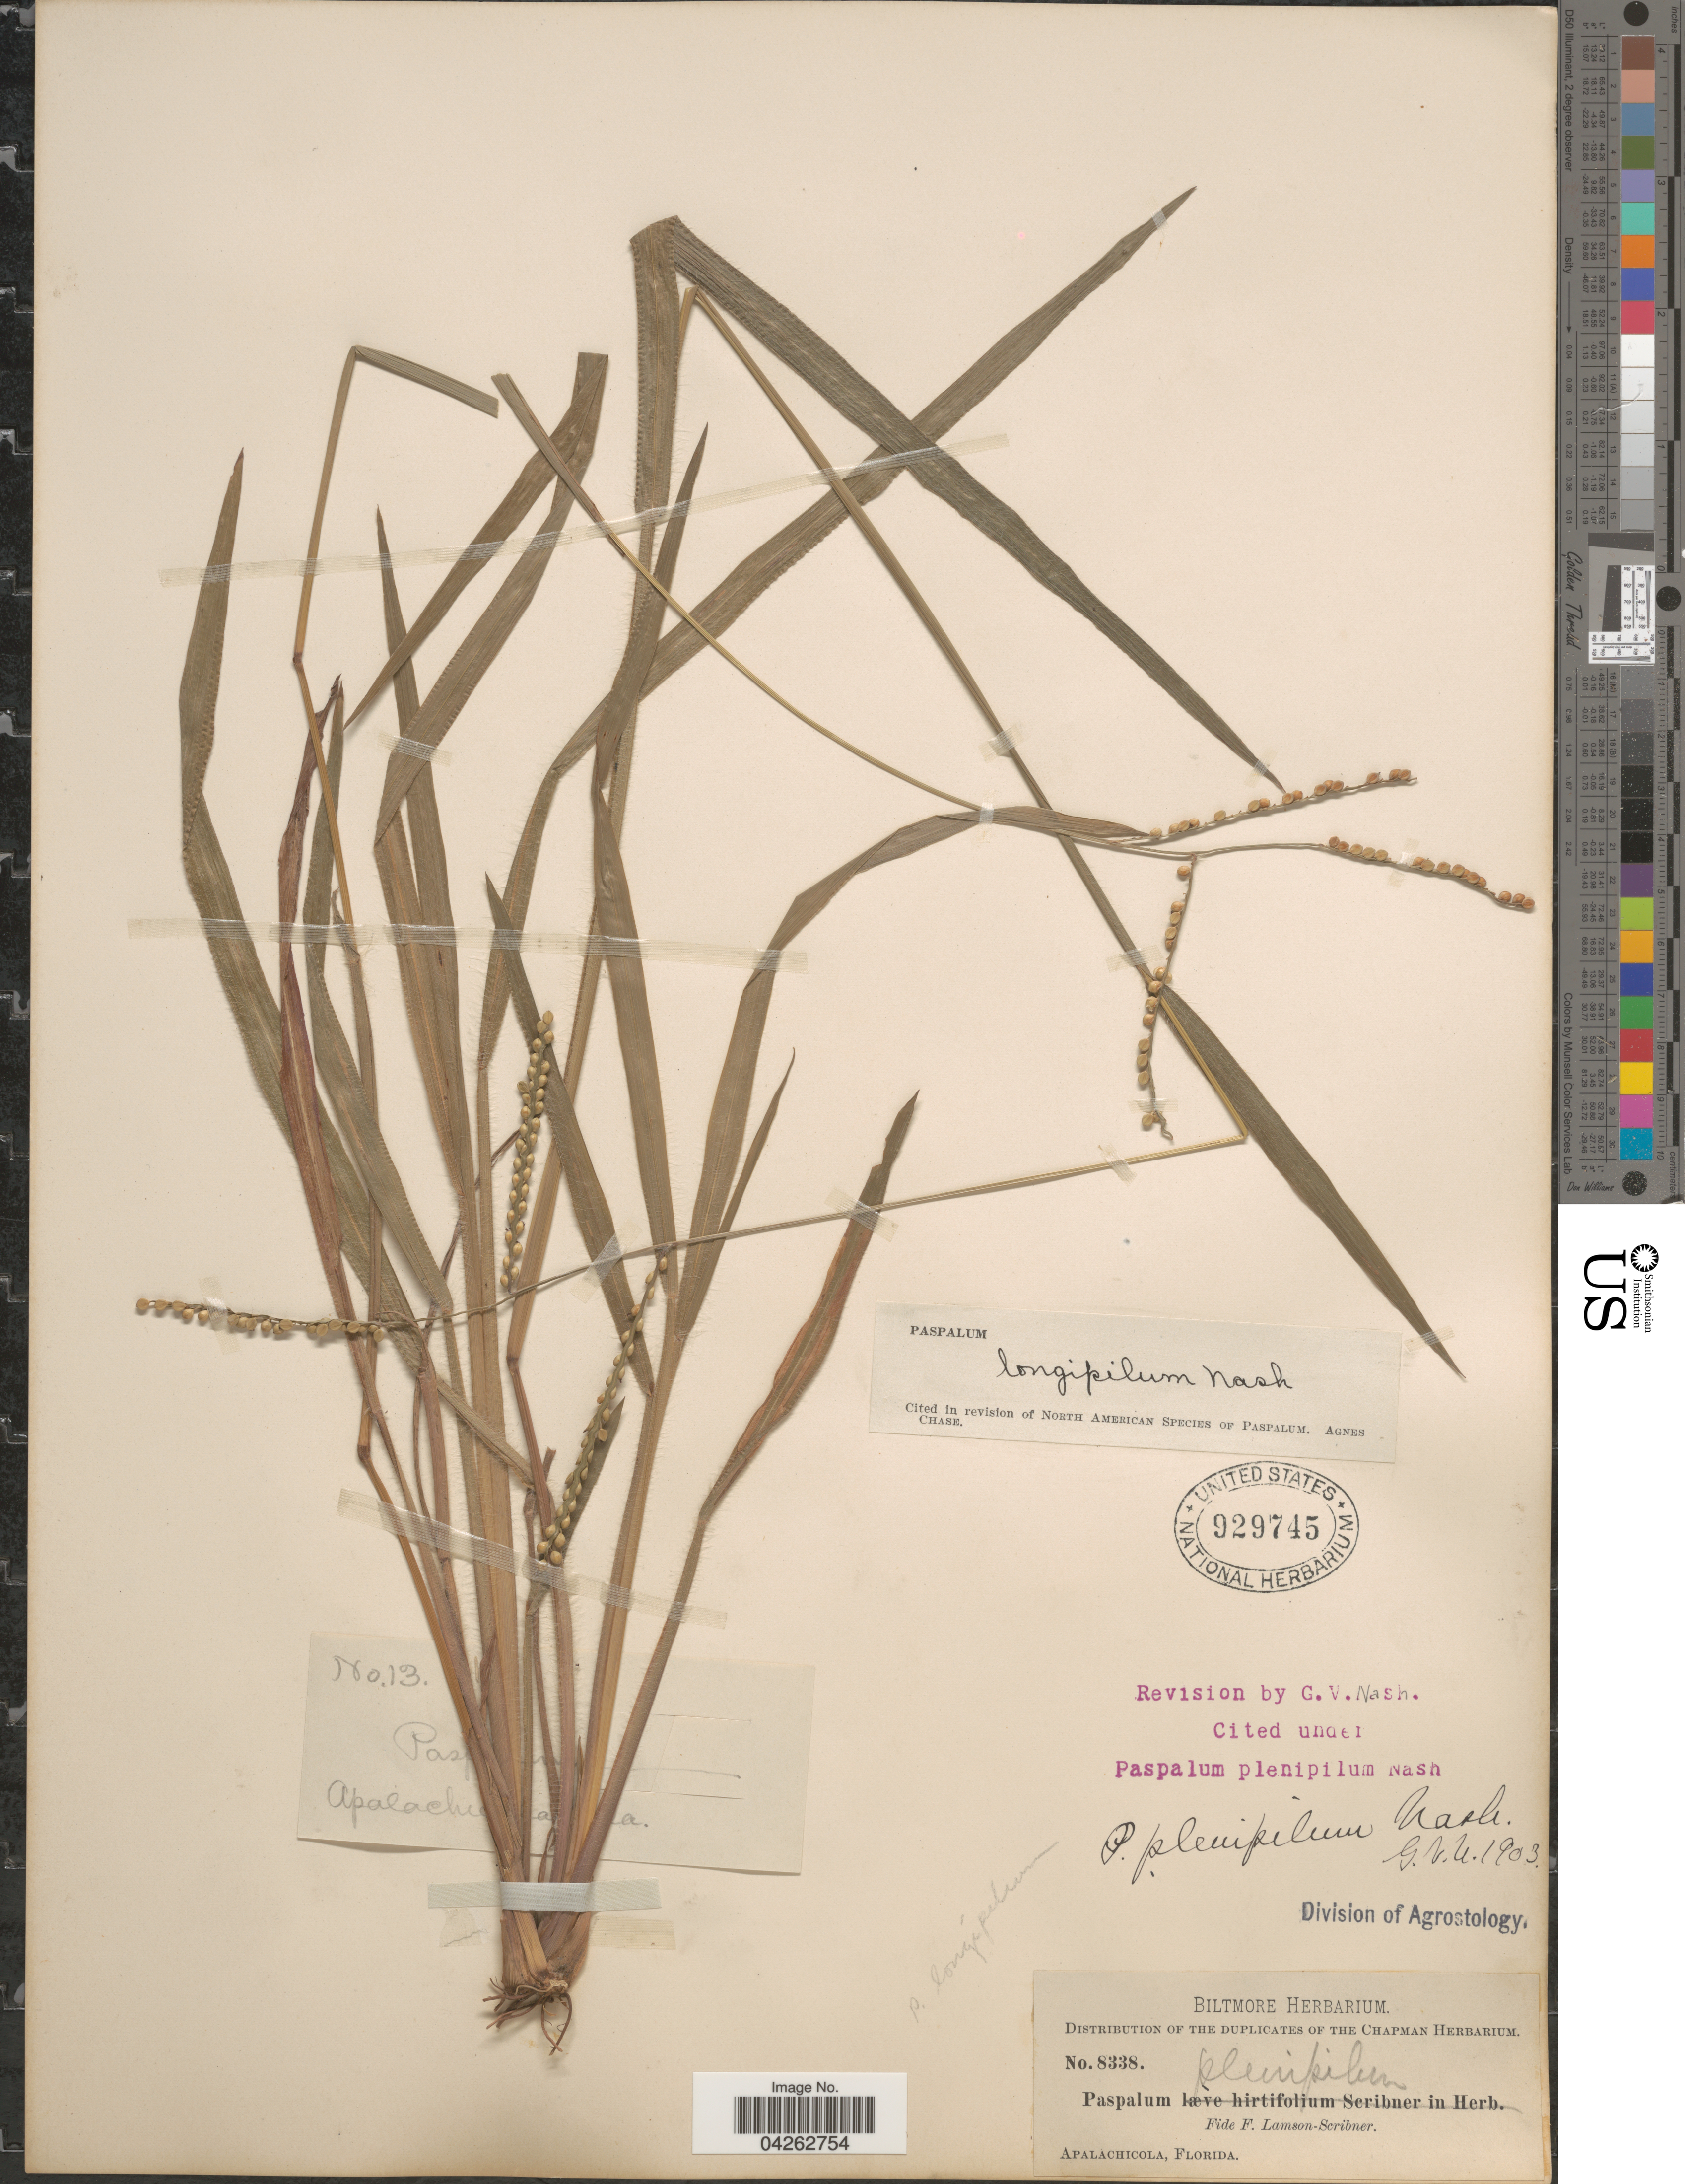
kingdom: Plantae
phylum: Tracheophyta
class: Liliopsida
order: Poales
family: Poaceae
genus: Paspalum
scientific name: Paspalum longipilum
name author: Nash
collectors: ex herb. Biltmore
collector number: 13/8338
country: United States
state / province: Florida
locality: Apalachicola.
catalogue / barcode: US 929745